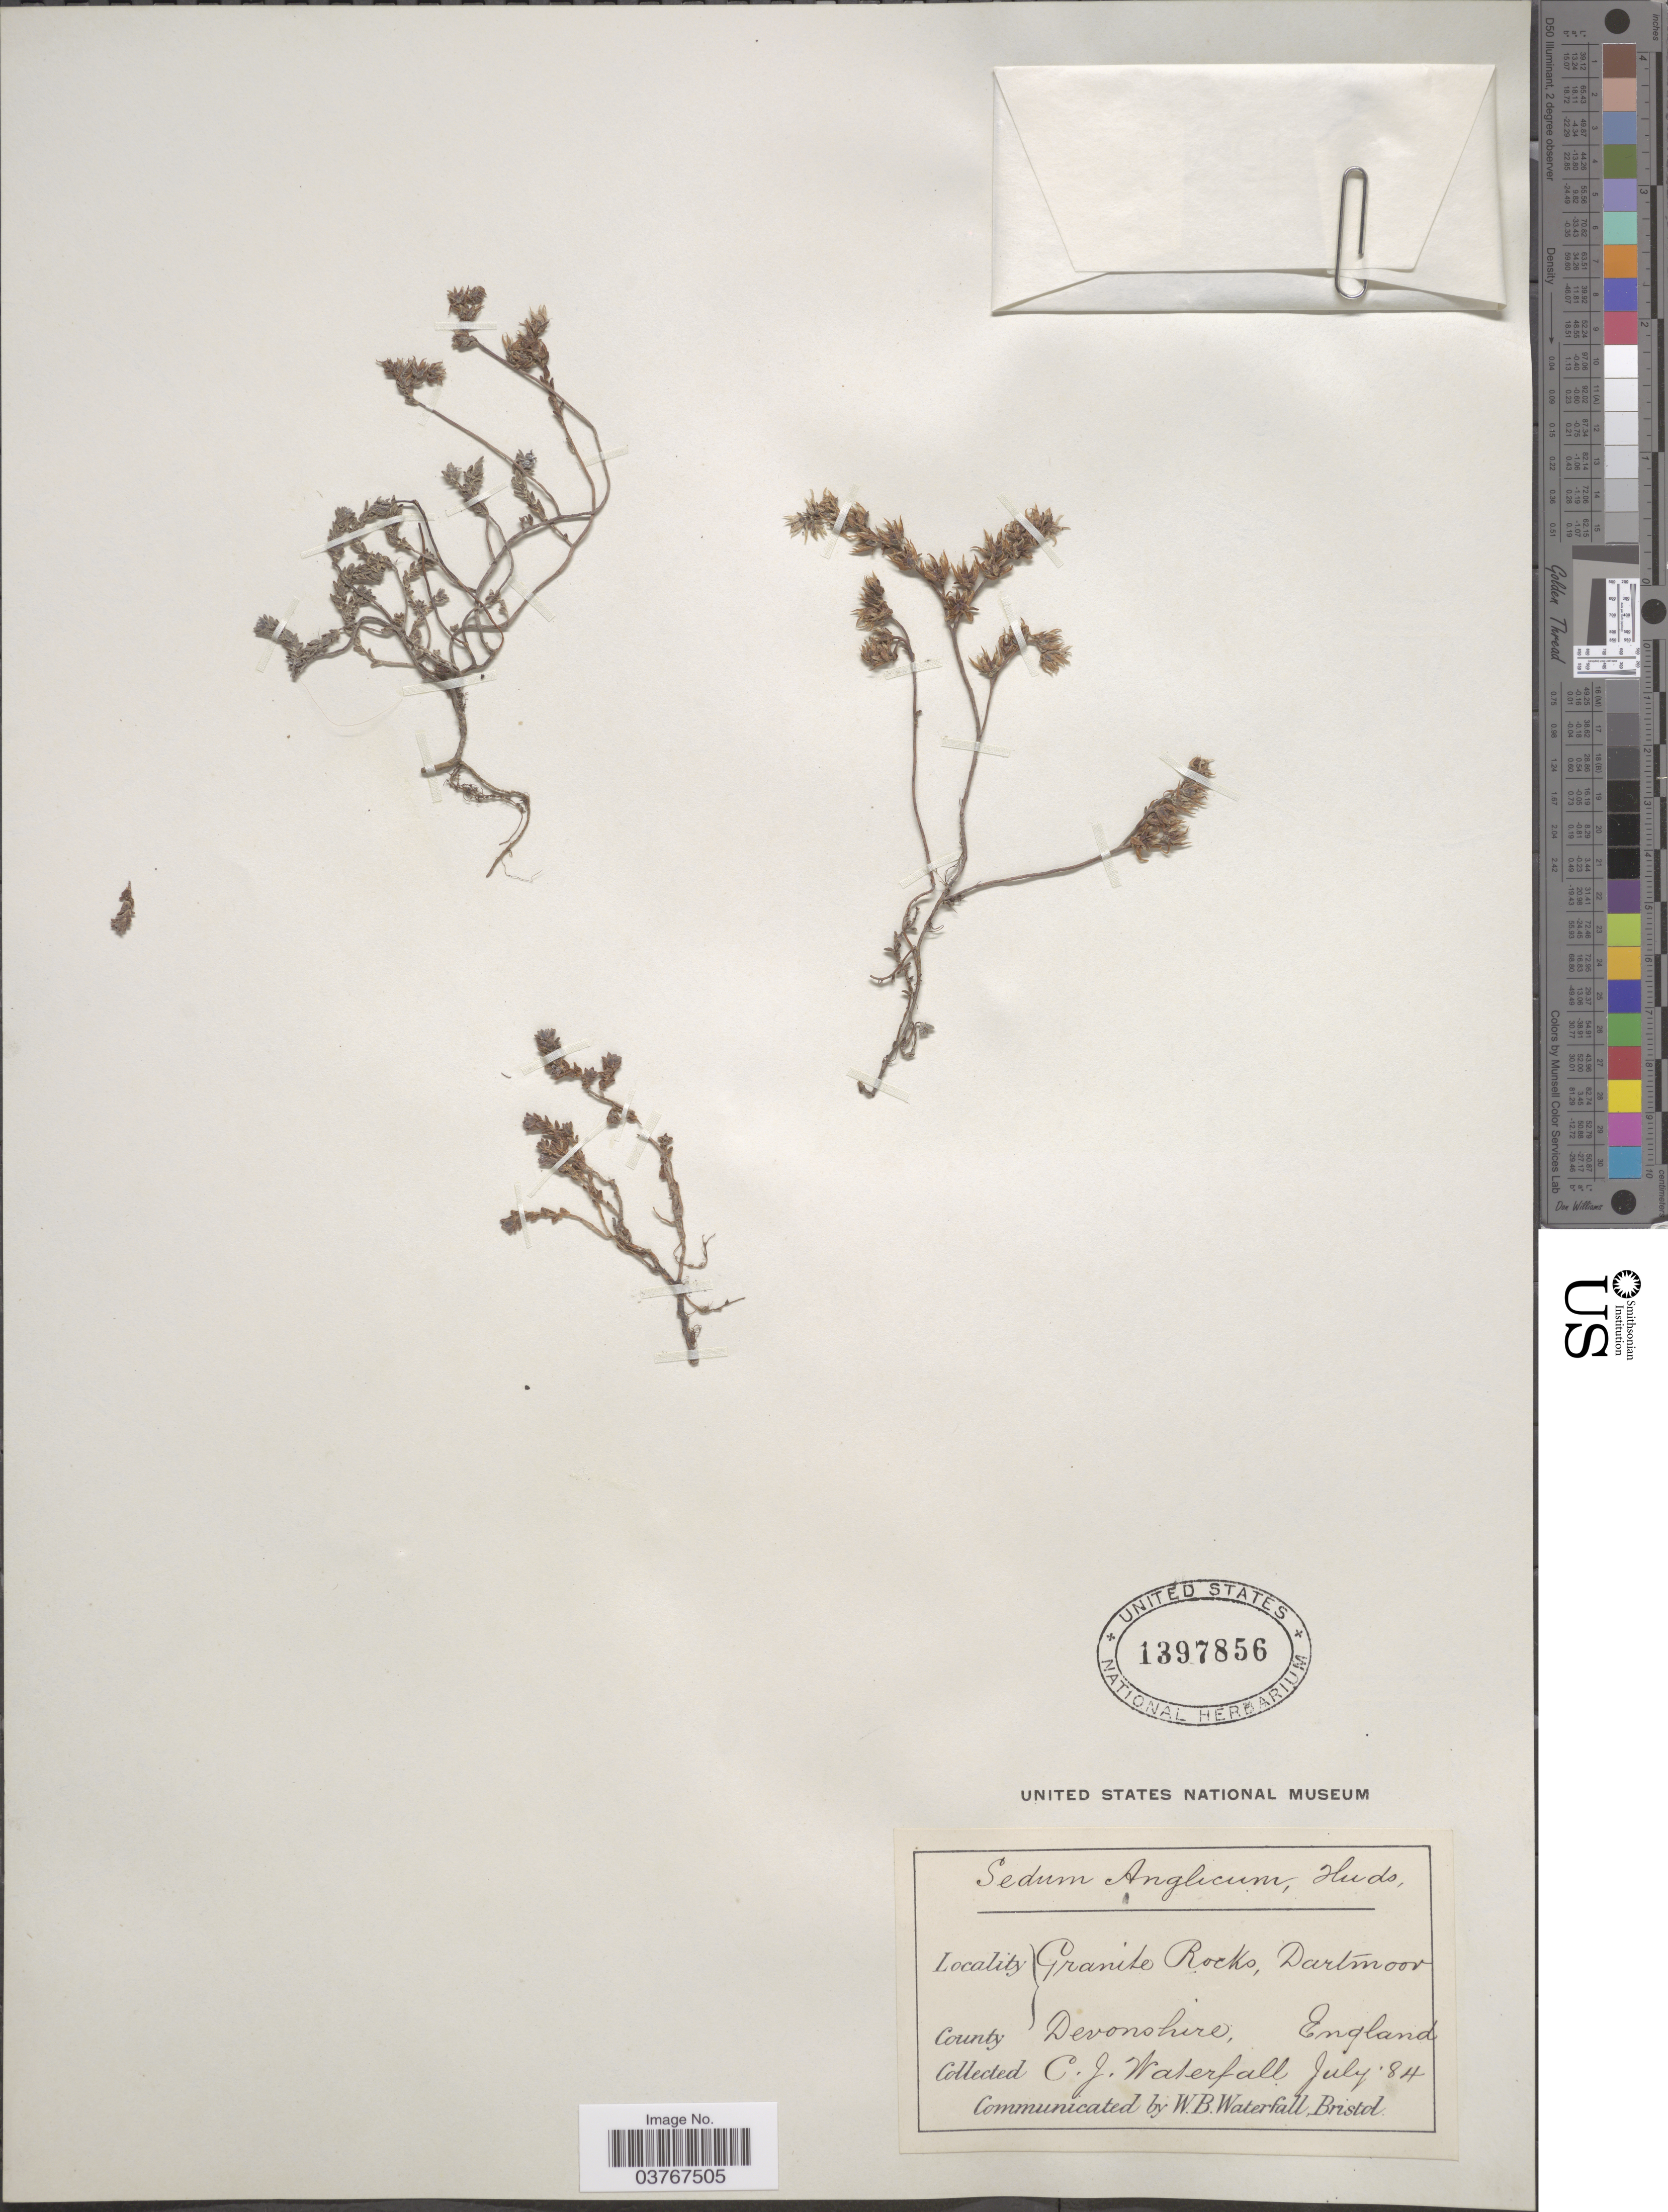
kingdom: Plantae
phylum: Tracheophyta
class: Magnoliopsida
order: Saxifragales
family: Crassulaceae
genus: Sedum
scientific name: Sedum anglicum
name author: Huds.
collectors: C. Waterfall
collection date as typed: Transcribed d/m/y: /7/84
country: United Kingdom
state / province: England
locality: Granite Rocks, Dartmoor. County Devonshire.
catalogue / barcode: US 1397856